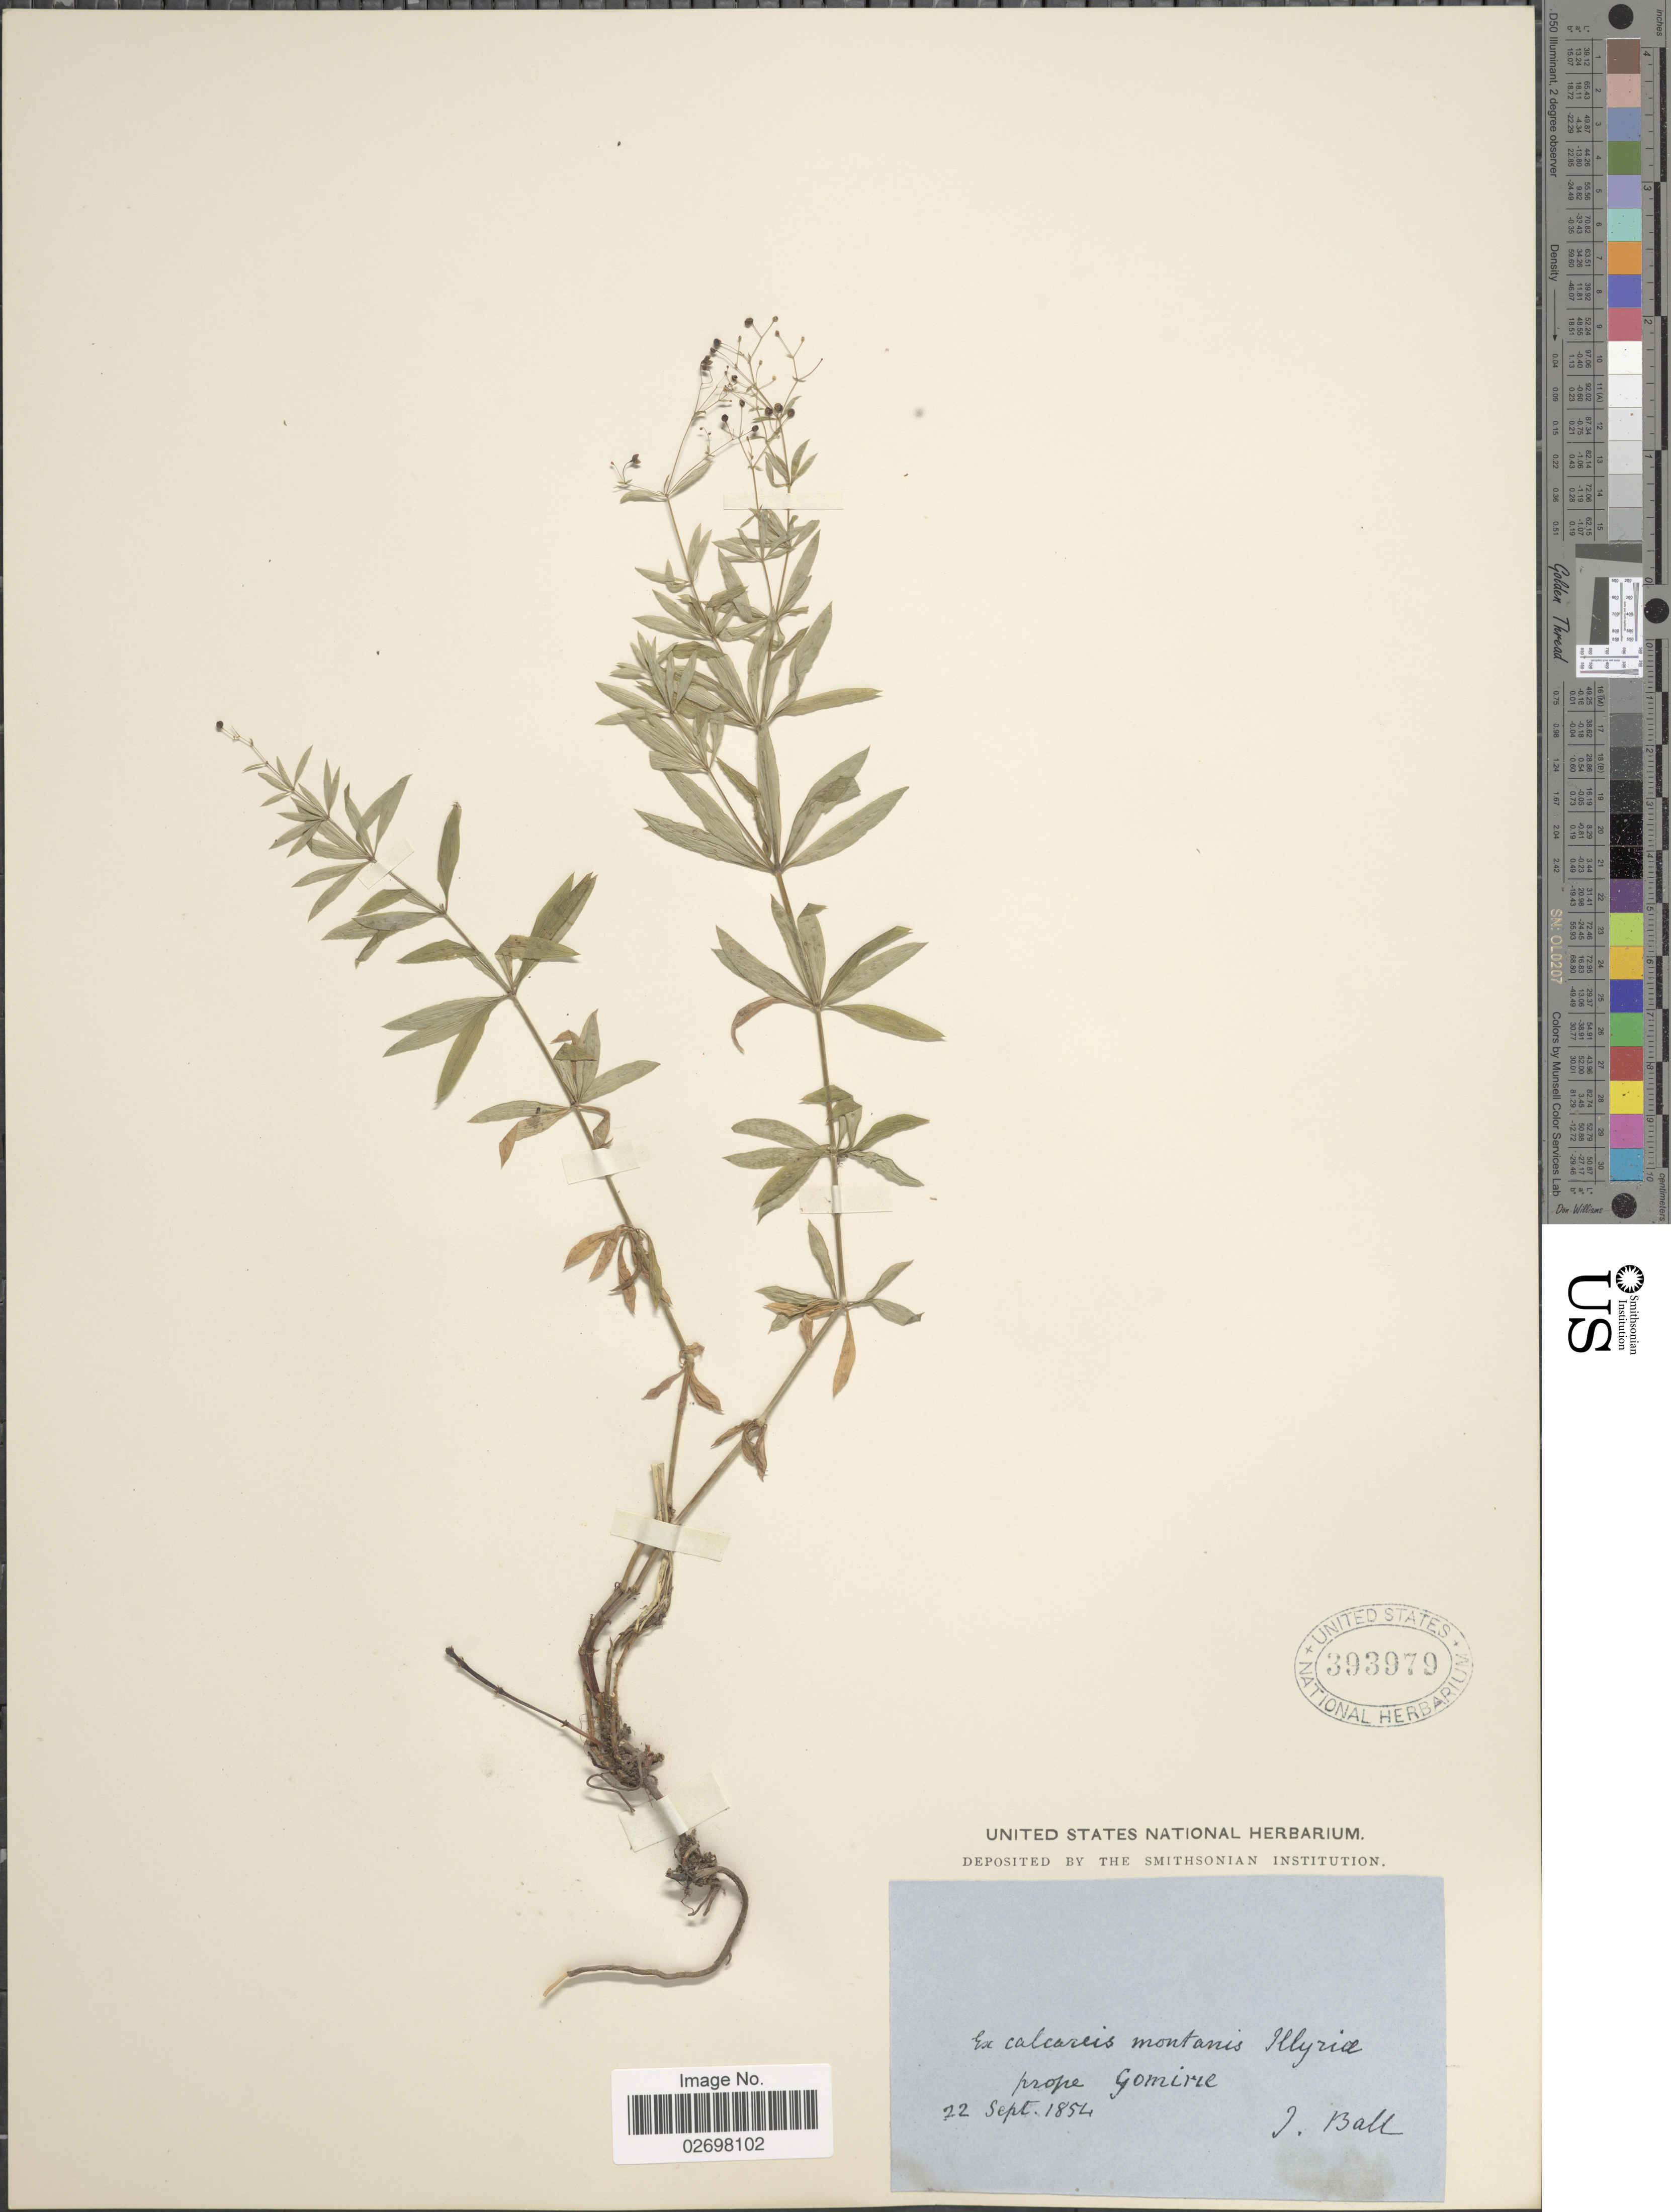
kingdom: Plantae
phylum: Tracheophyta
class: Magnoliopsida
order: Gentianales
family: Rubiaceae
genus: Galium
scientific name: Galium sp.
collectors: J. Ball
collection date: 1854-09-22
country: Croatia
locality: Calcareis montanis Illyriæ prope Gomirie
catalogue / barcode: US 393979